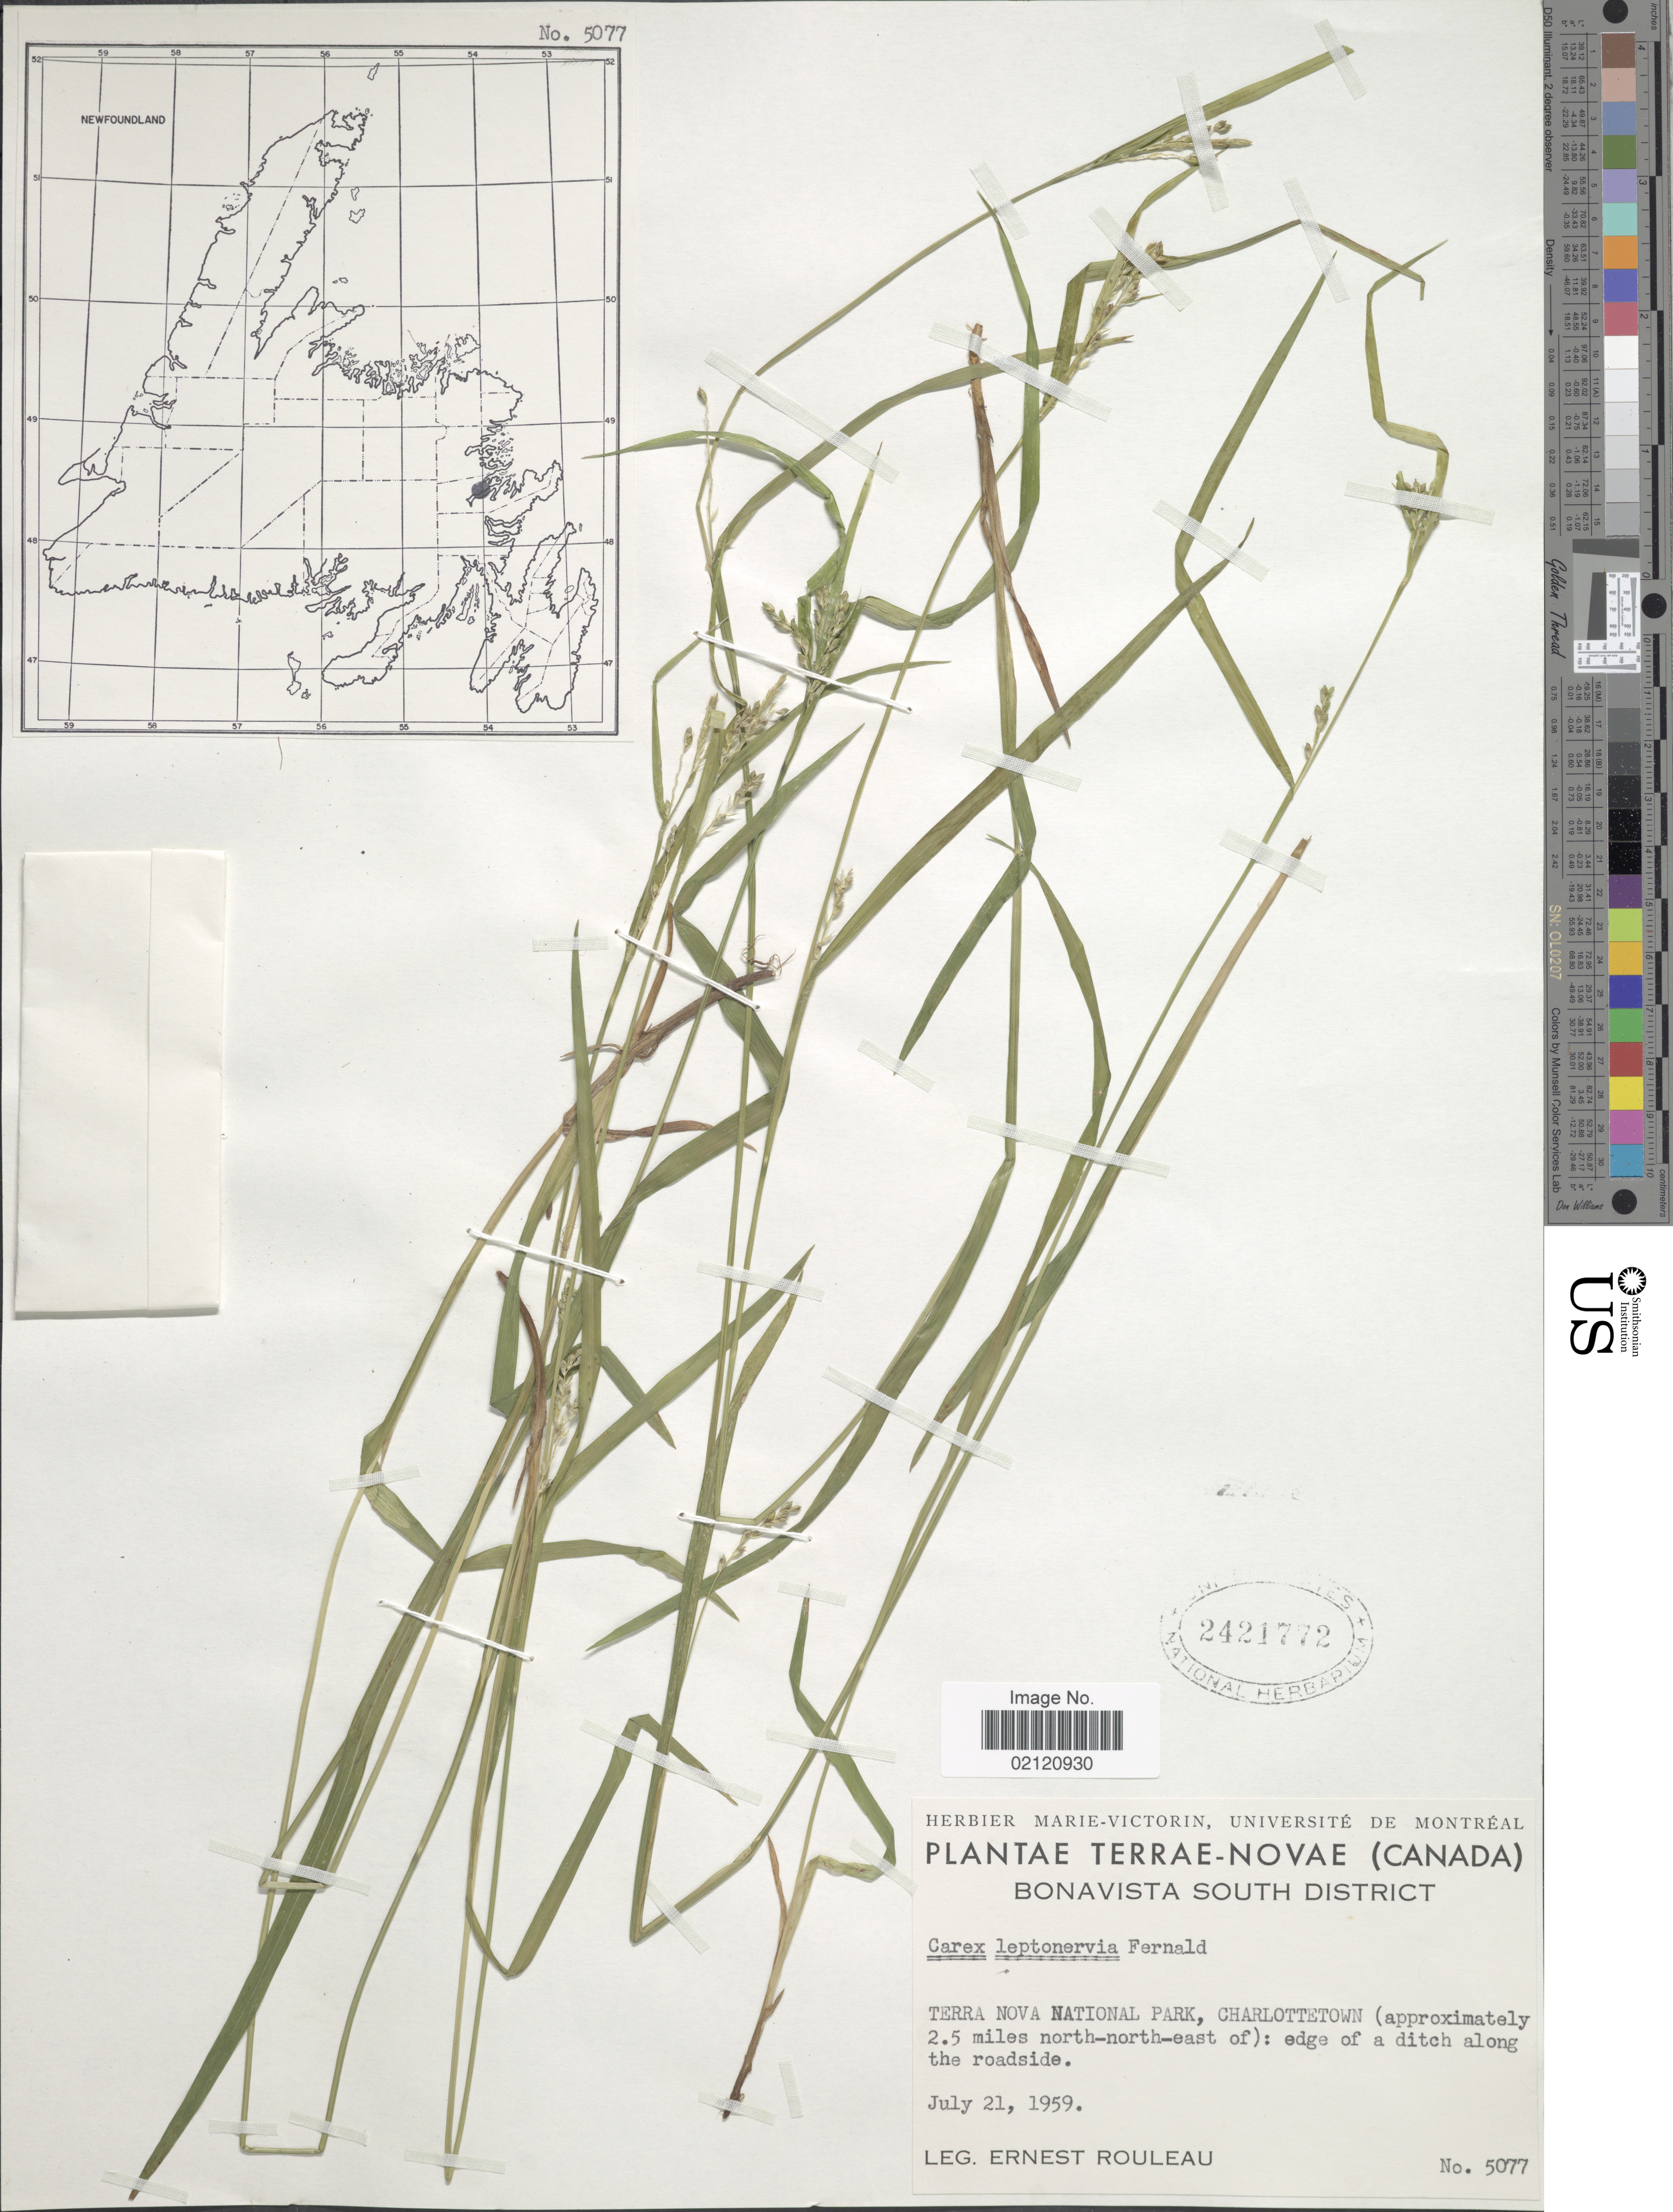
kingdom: Plantae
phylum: Tracheophyta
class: Liliopsida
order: Poales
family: Cyperaceae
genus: Carex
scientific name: Carex leptonervia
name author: (Fernald) Fernald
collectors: E. Rouleau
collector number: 5077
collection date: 1959-07-21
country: Canada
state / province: Newfoundland and Labrador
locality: Terrae-Novae, Terra Nova National Park, Charlottetown (Apprximately 2.5 miles north-north-east of): edge of a ditch along the roadside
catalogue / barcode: US 2421772